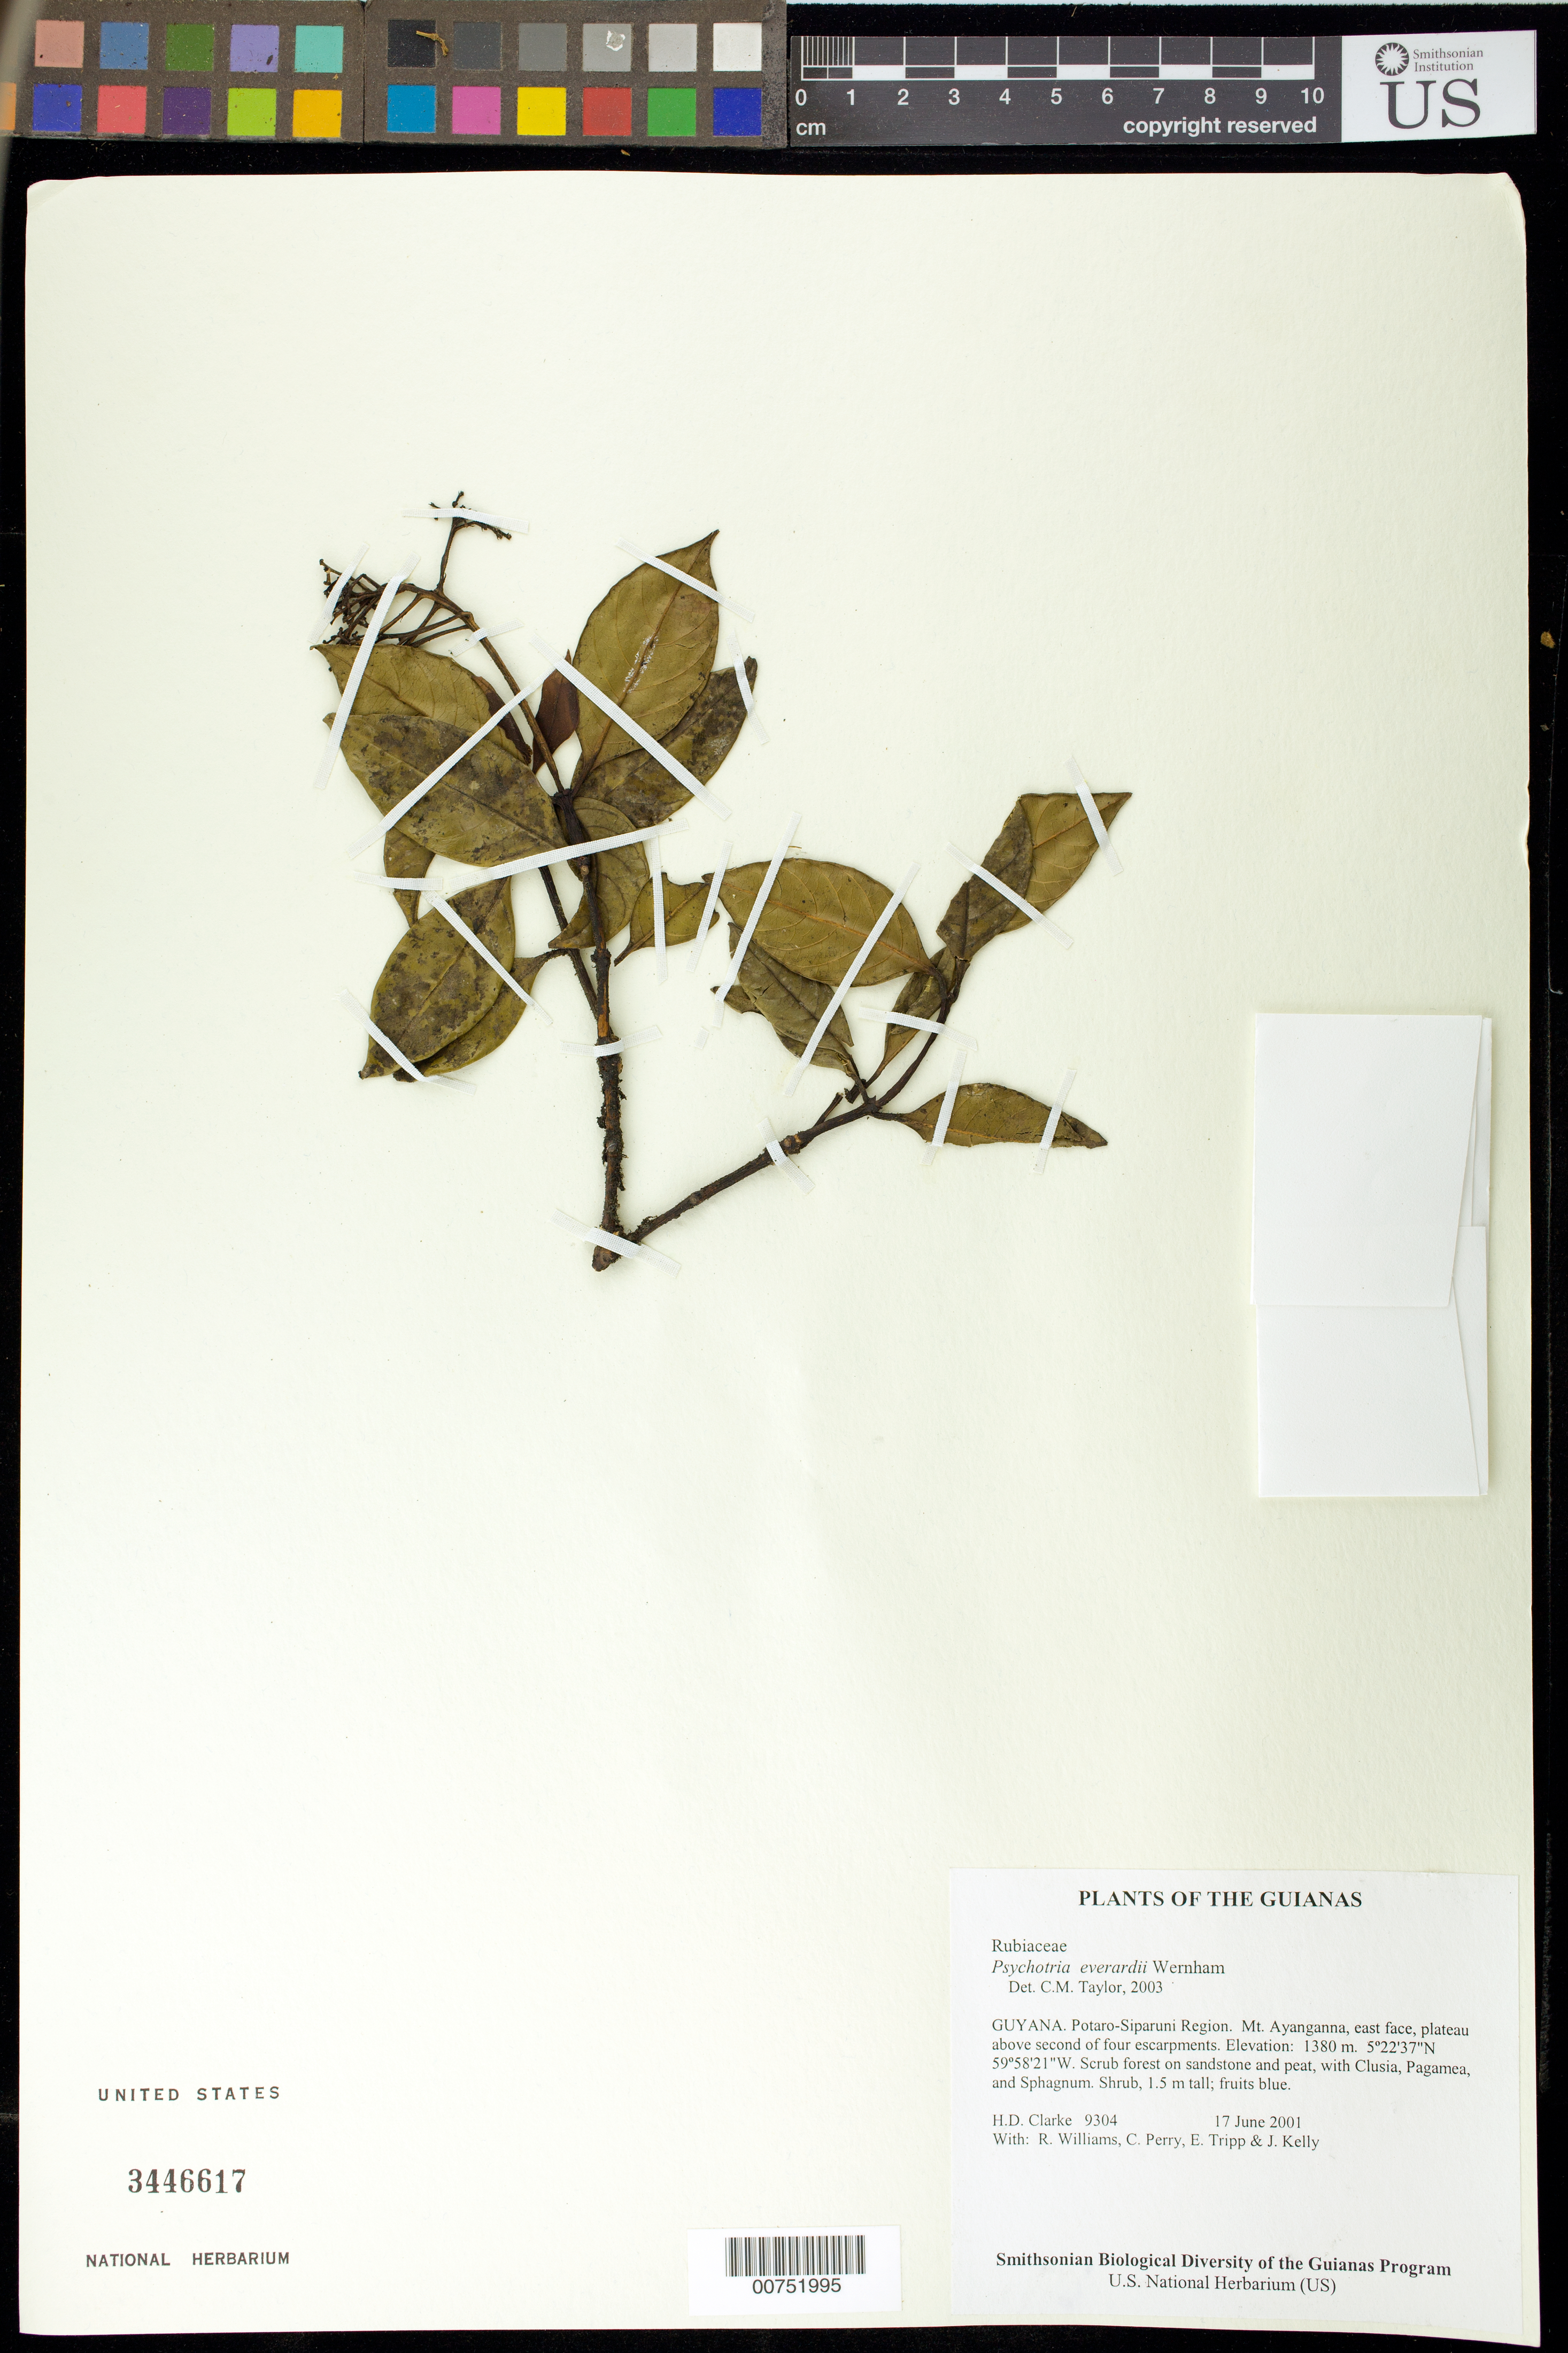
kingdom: Plantae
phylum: Tracheophyta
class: Magnoliopsida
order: Gentianales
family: Rubiaceae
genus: Palicourea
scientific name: Palicourea everardii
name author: (Wernham) Delprete & J.H. Kirkbr.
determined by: Kirkbride, J. H., Jr.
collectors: H. D. Clarke, R. Williams, C. Perry, E. Tripp & J. Kelly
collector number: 9304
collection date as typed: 17 June 2001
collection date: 2001-06-17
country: Guyana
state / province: Potaro-Siparuni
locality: Mt. Ayanganna, east face, plateau above second of four escarpments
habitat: Scrub forest on sandstone and peat, with Clusia, Pagamea, and Sphagnum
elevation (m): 1380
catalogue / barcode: US 3446617